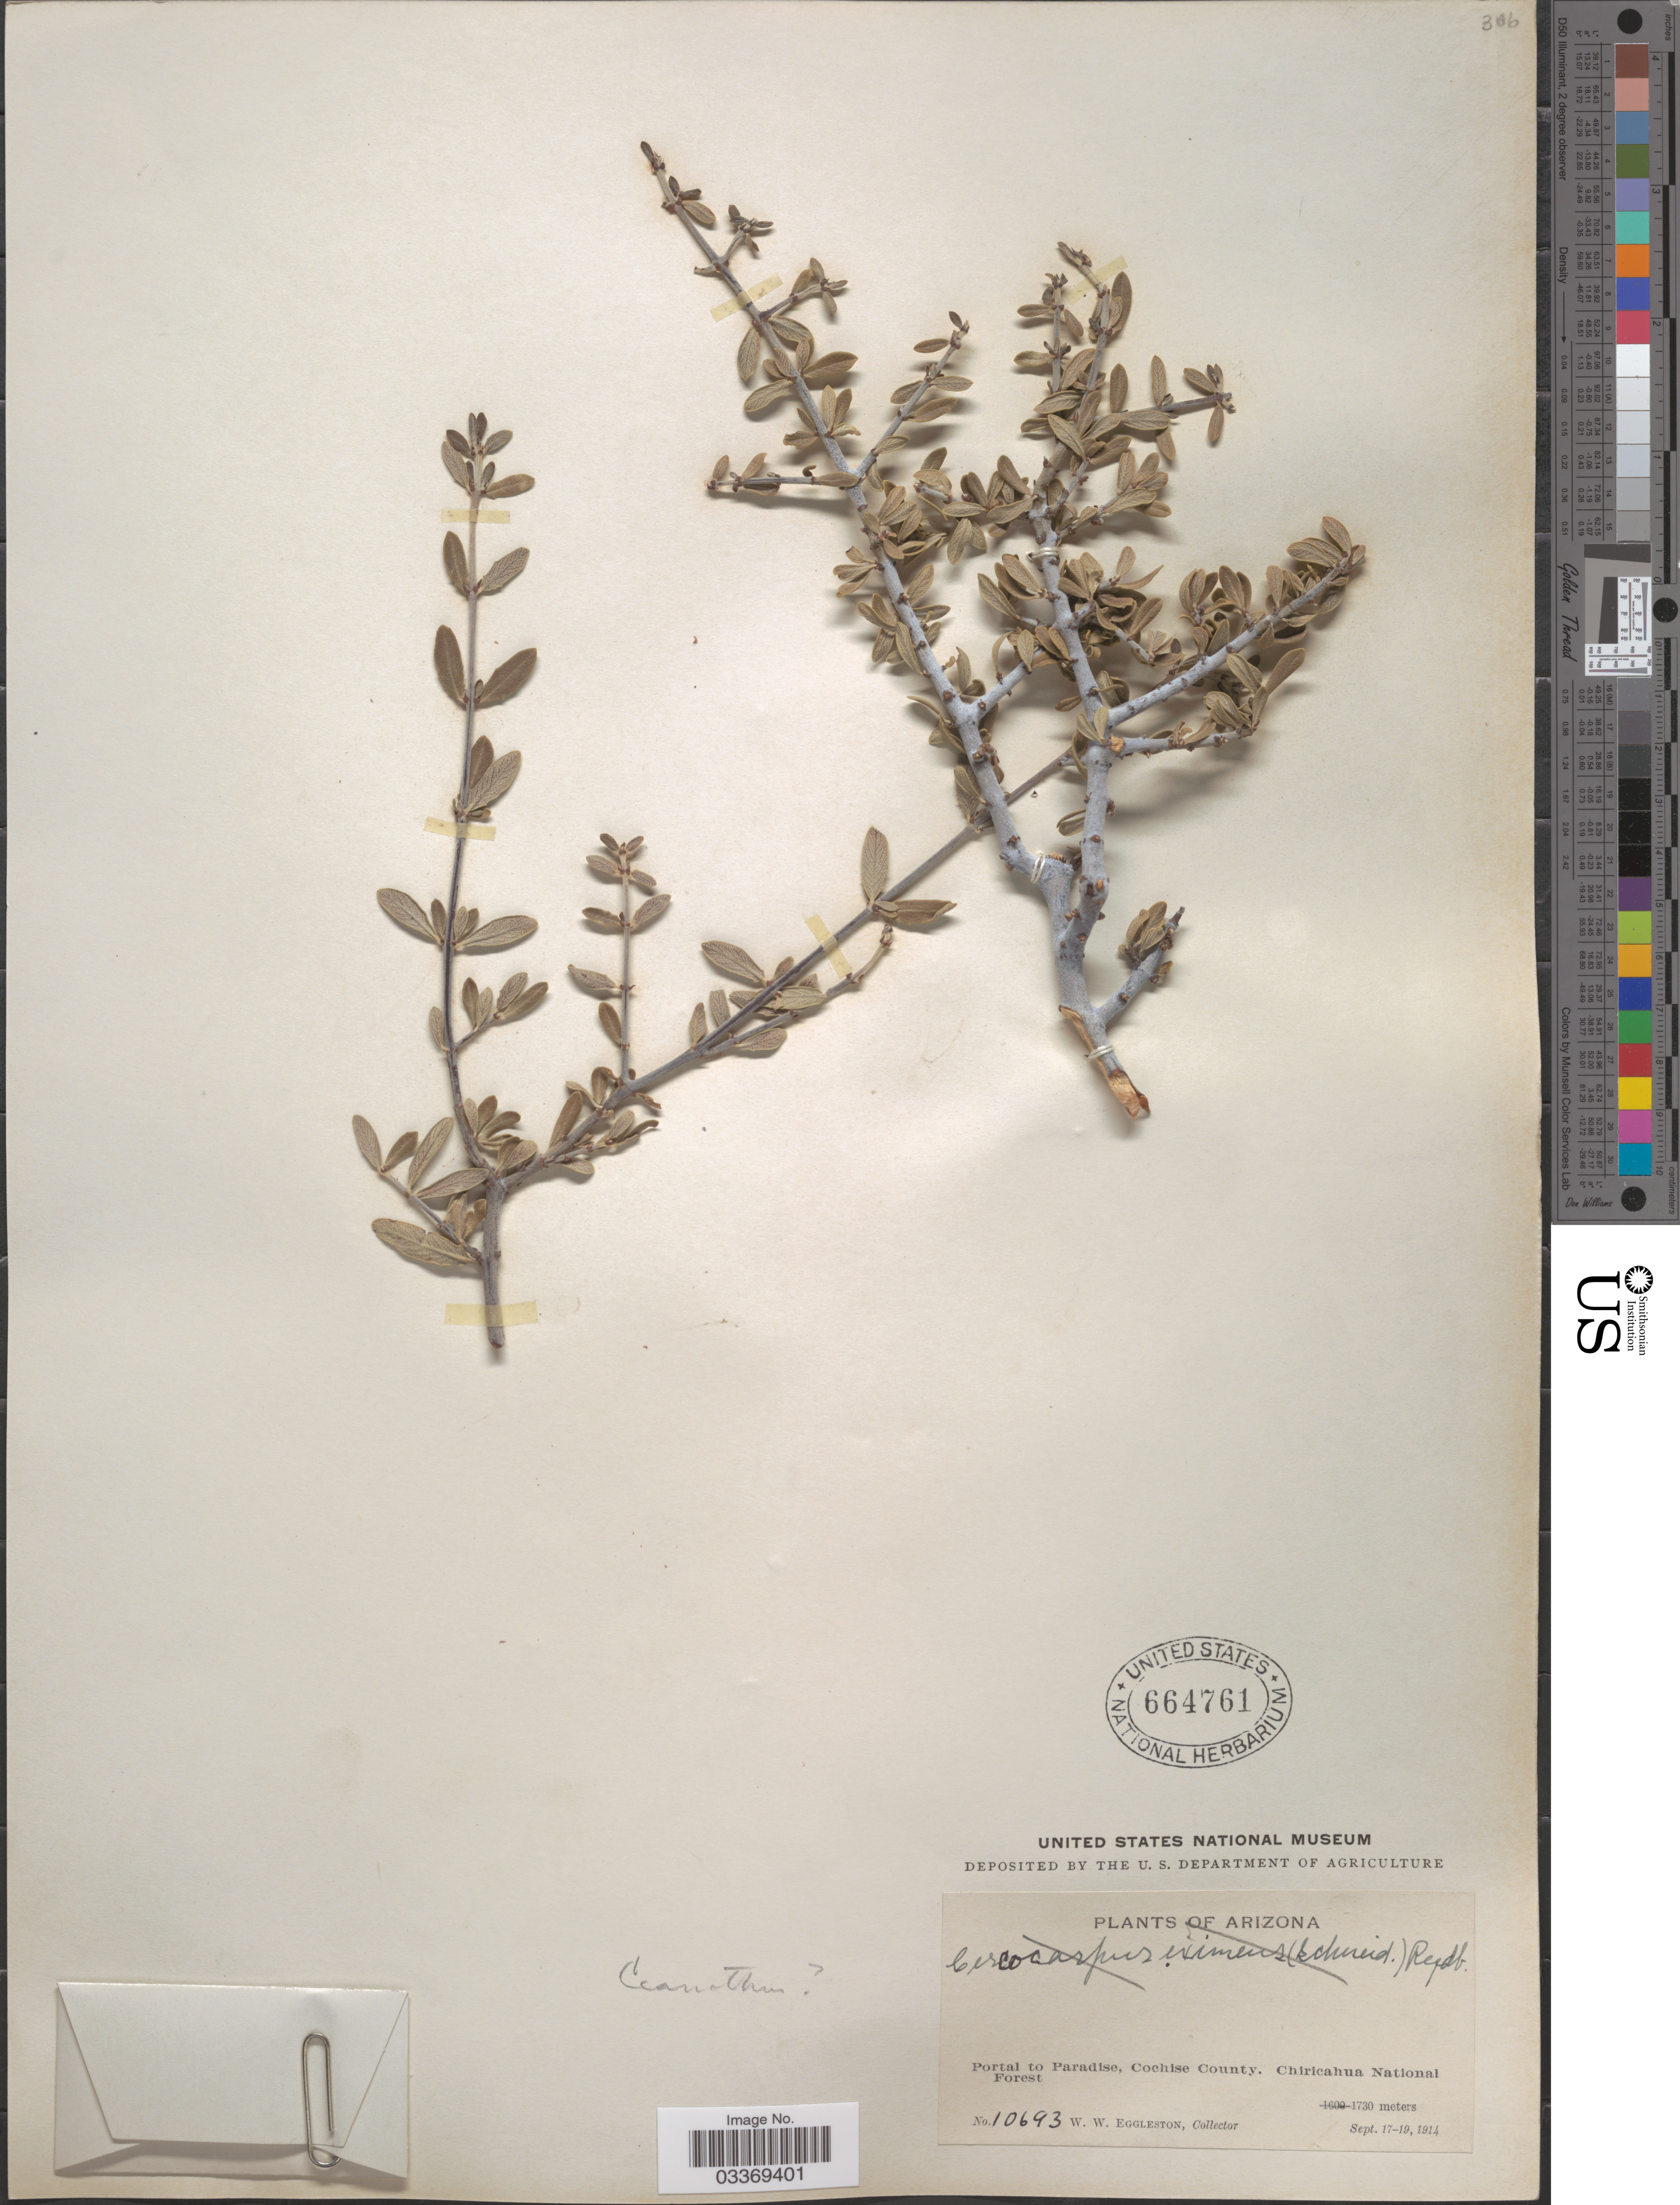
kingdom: Plantae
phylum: Tracheophyta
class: Magnoliopsida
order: Rosales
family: Rhamnaceae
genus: Ceanothus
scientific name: Ceanothus greggii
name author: A. Gray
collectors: W. W. Eggleston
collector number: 10693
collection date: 1914-09-17/1914-09-19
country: United States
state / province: Arizona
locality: Portal to Paradise, Cochise County, Chiricahua National Forest.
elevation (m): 1730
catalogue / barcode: US 664761